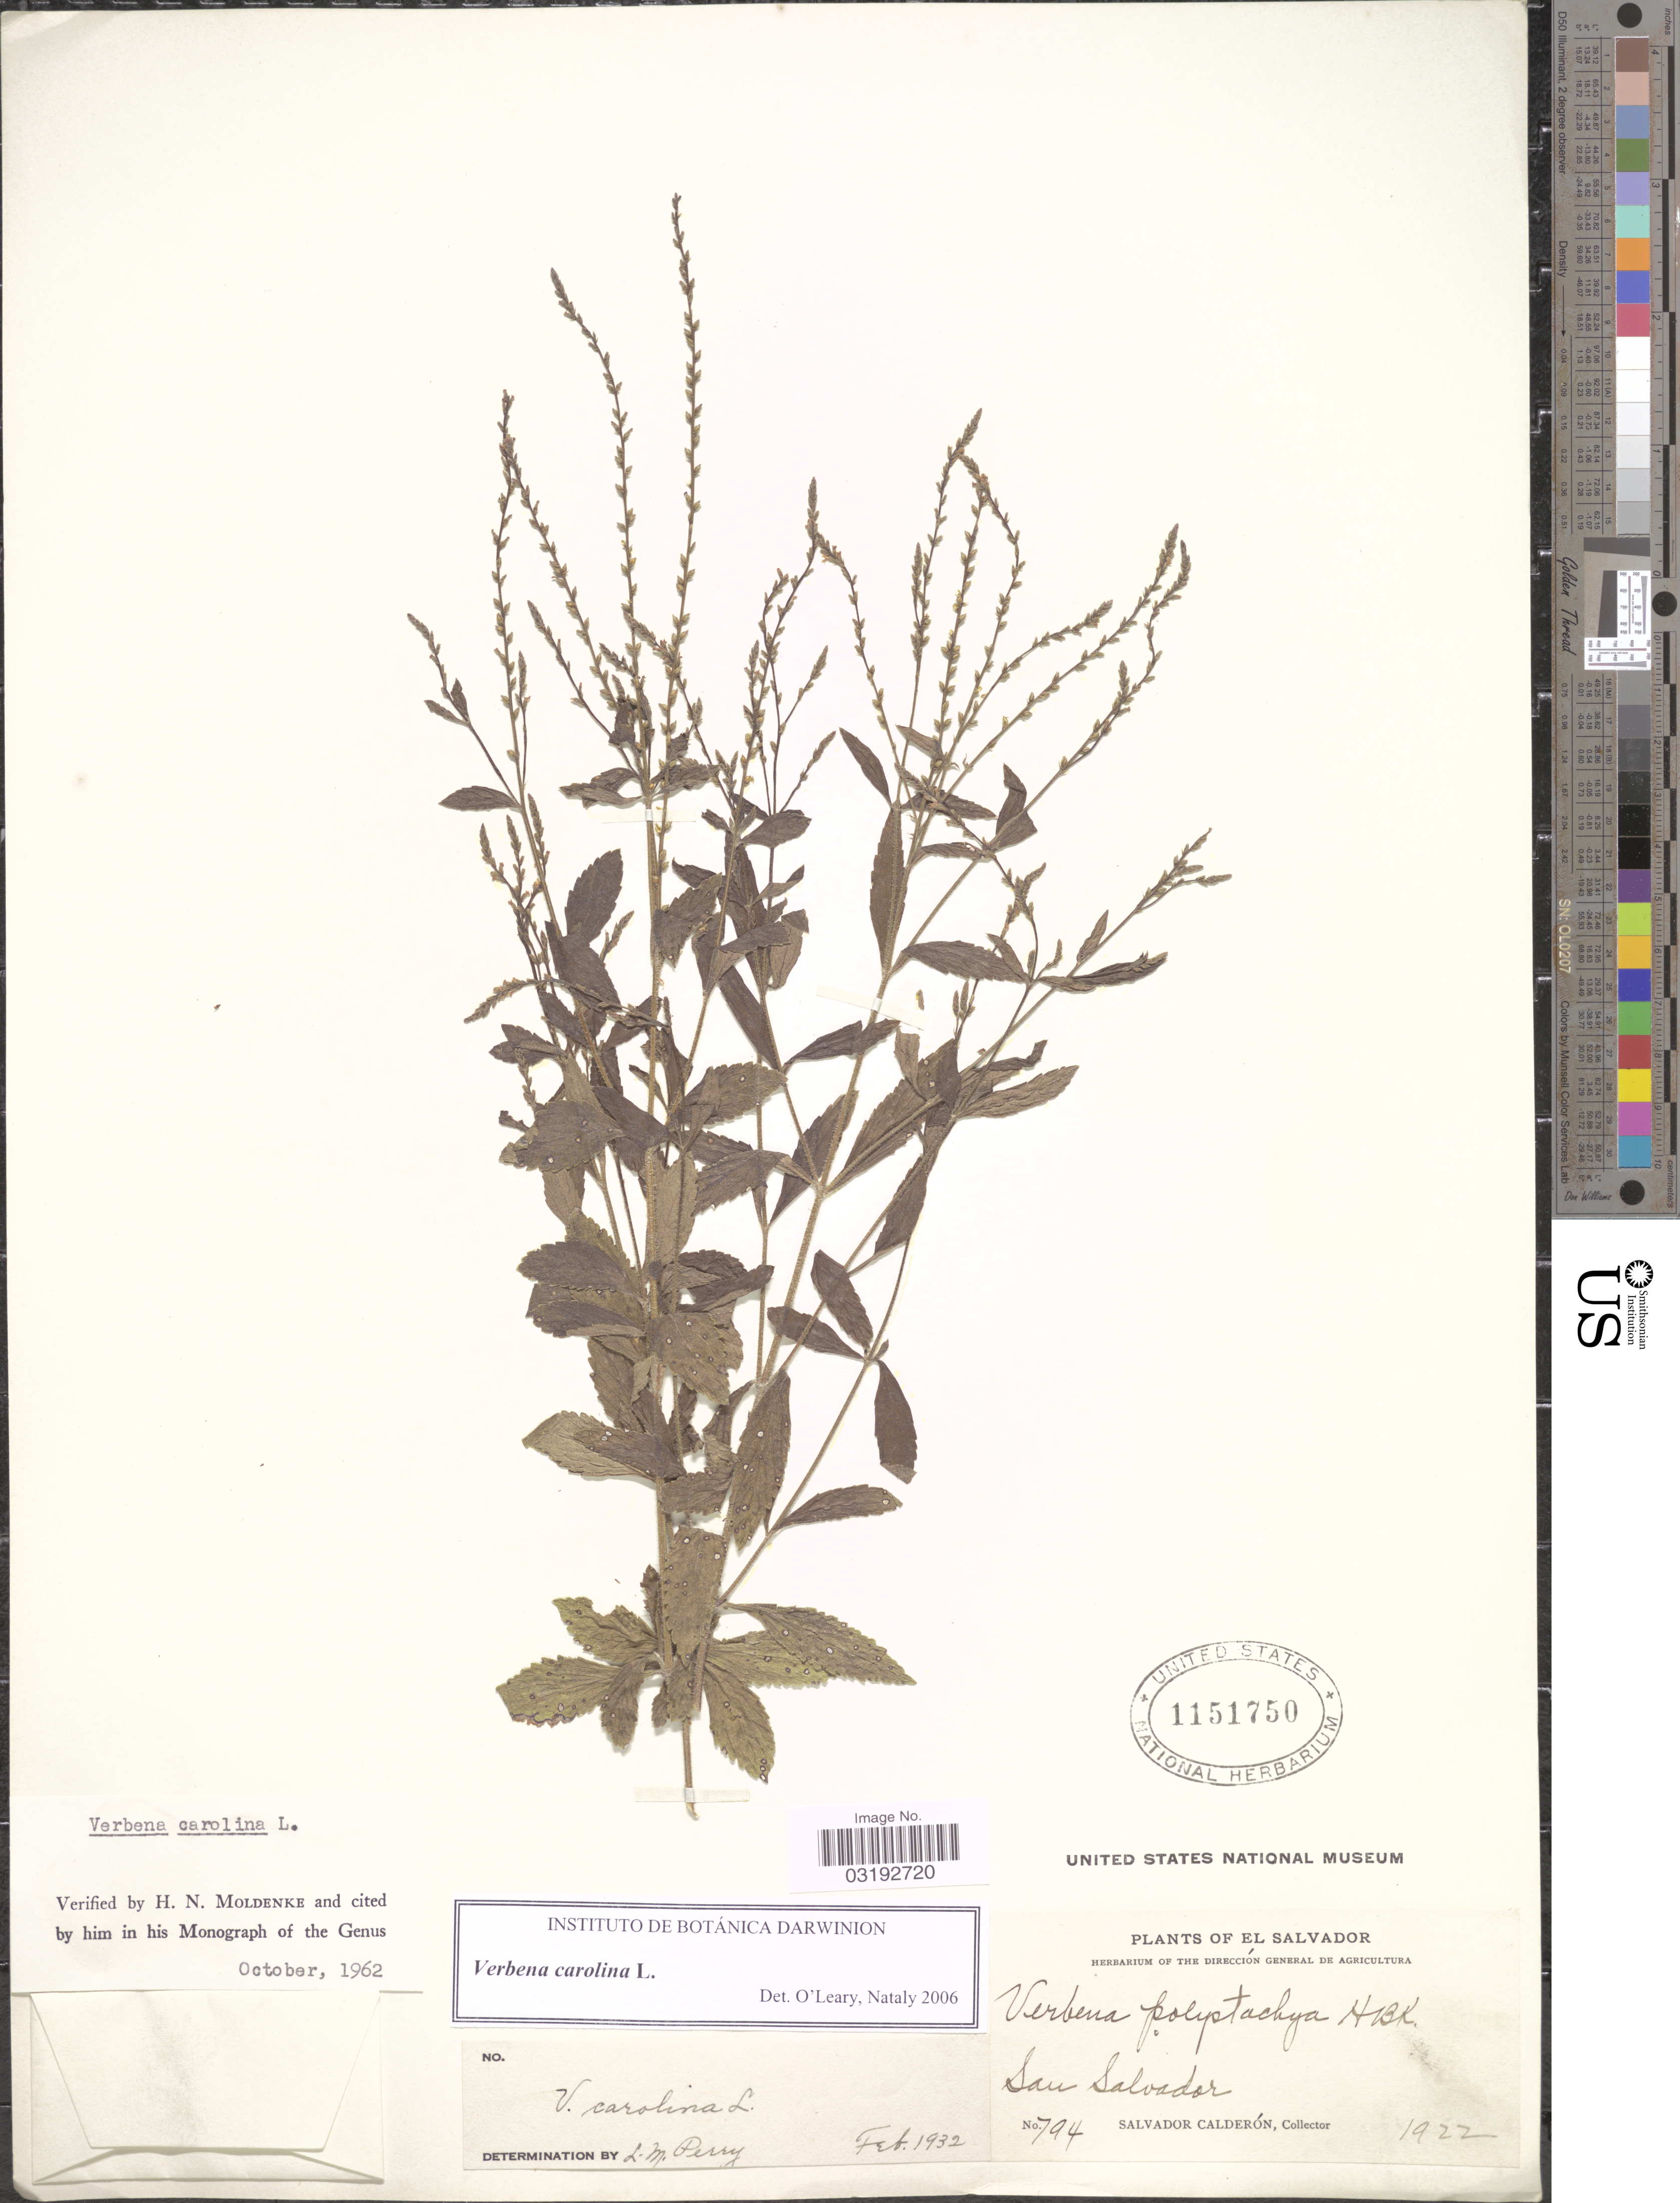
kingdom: Plantae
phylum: Tracheophyta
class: Magnoliopsida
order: Lamiales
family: Verbenaceae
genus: Verbena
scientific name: Verbena carolina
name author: L.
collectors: S. Calderón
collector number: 794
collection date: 1922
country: El Salvador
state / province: San Salvador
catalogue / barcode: US 1151750